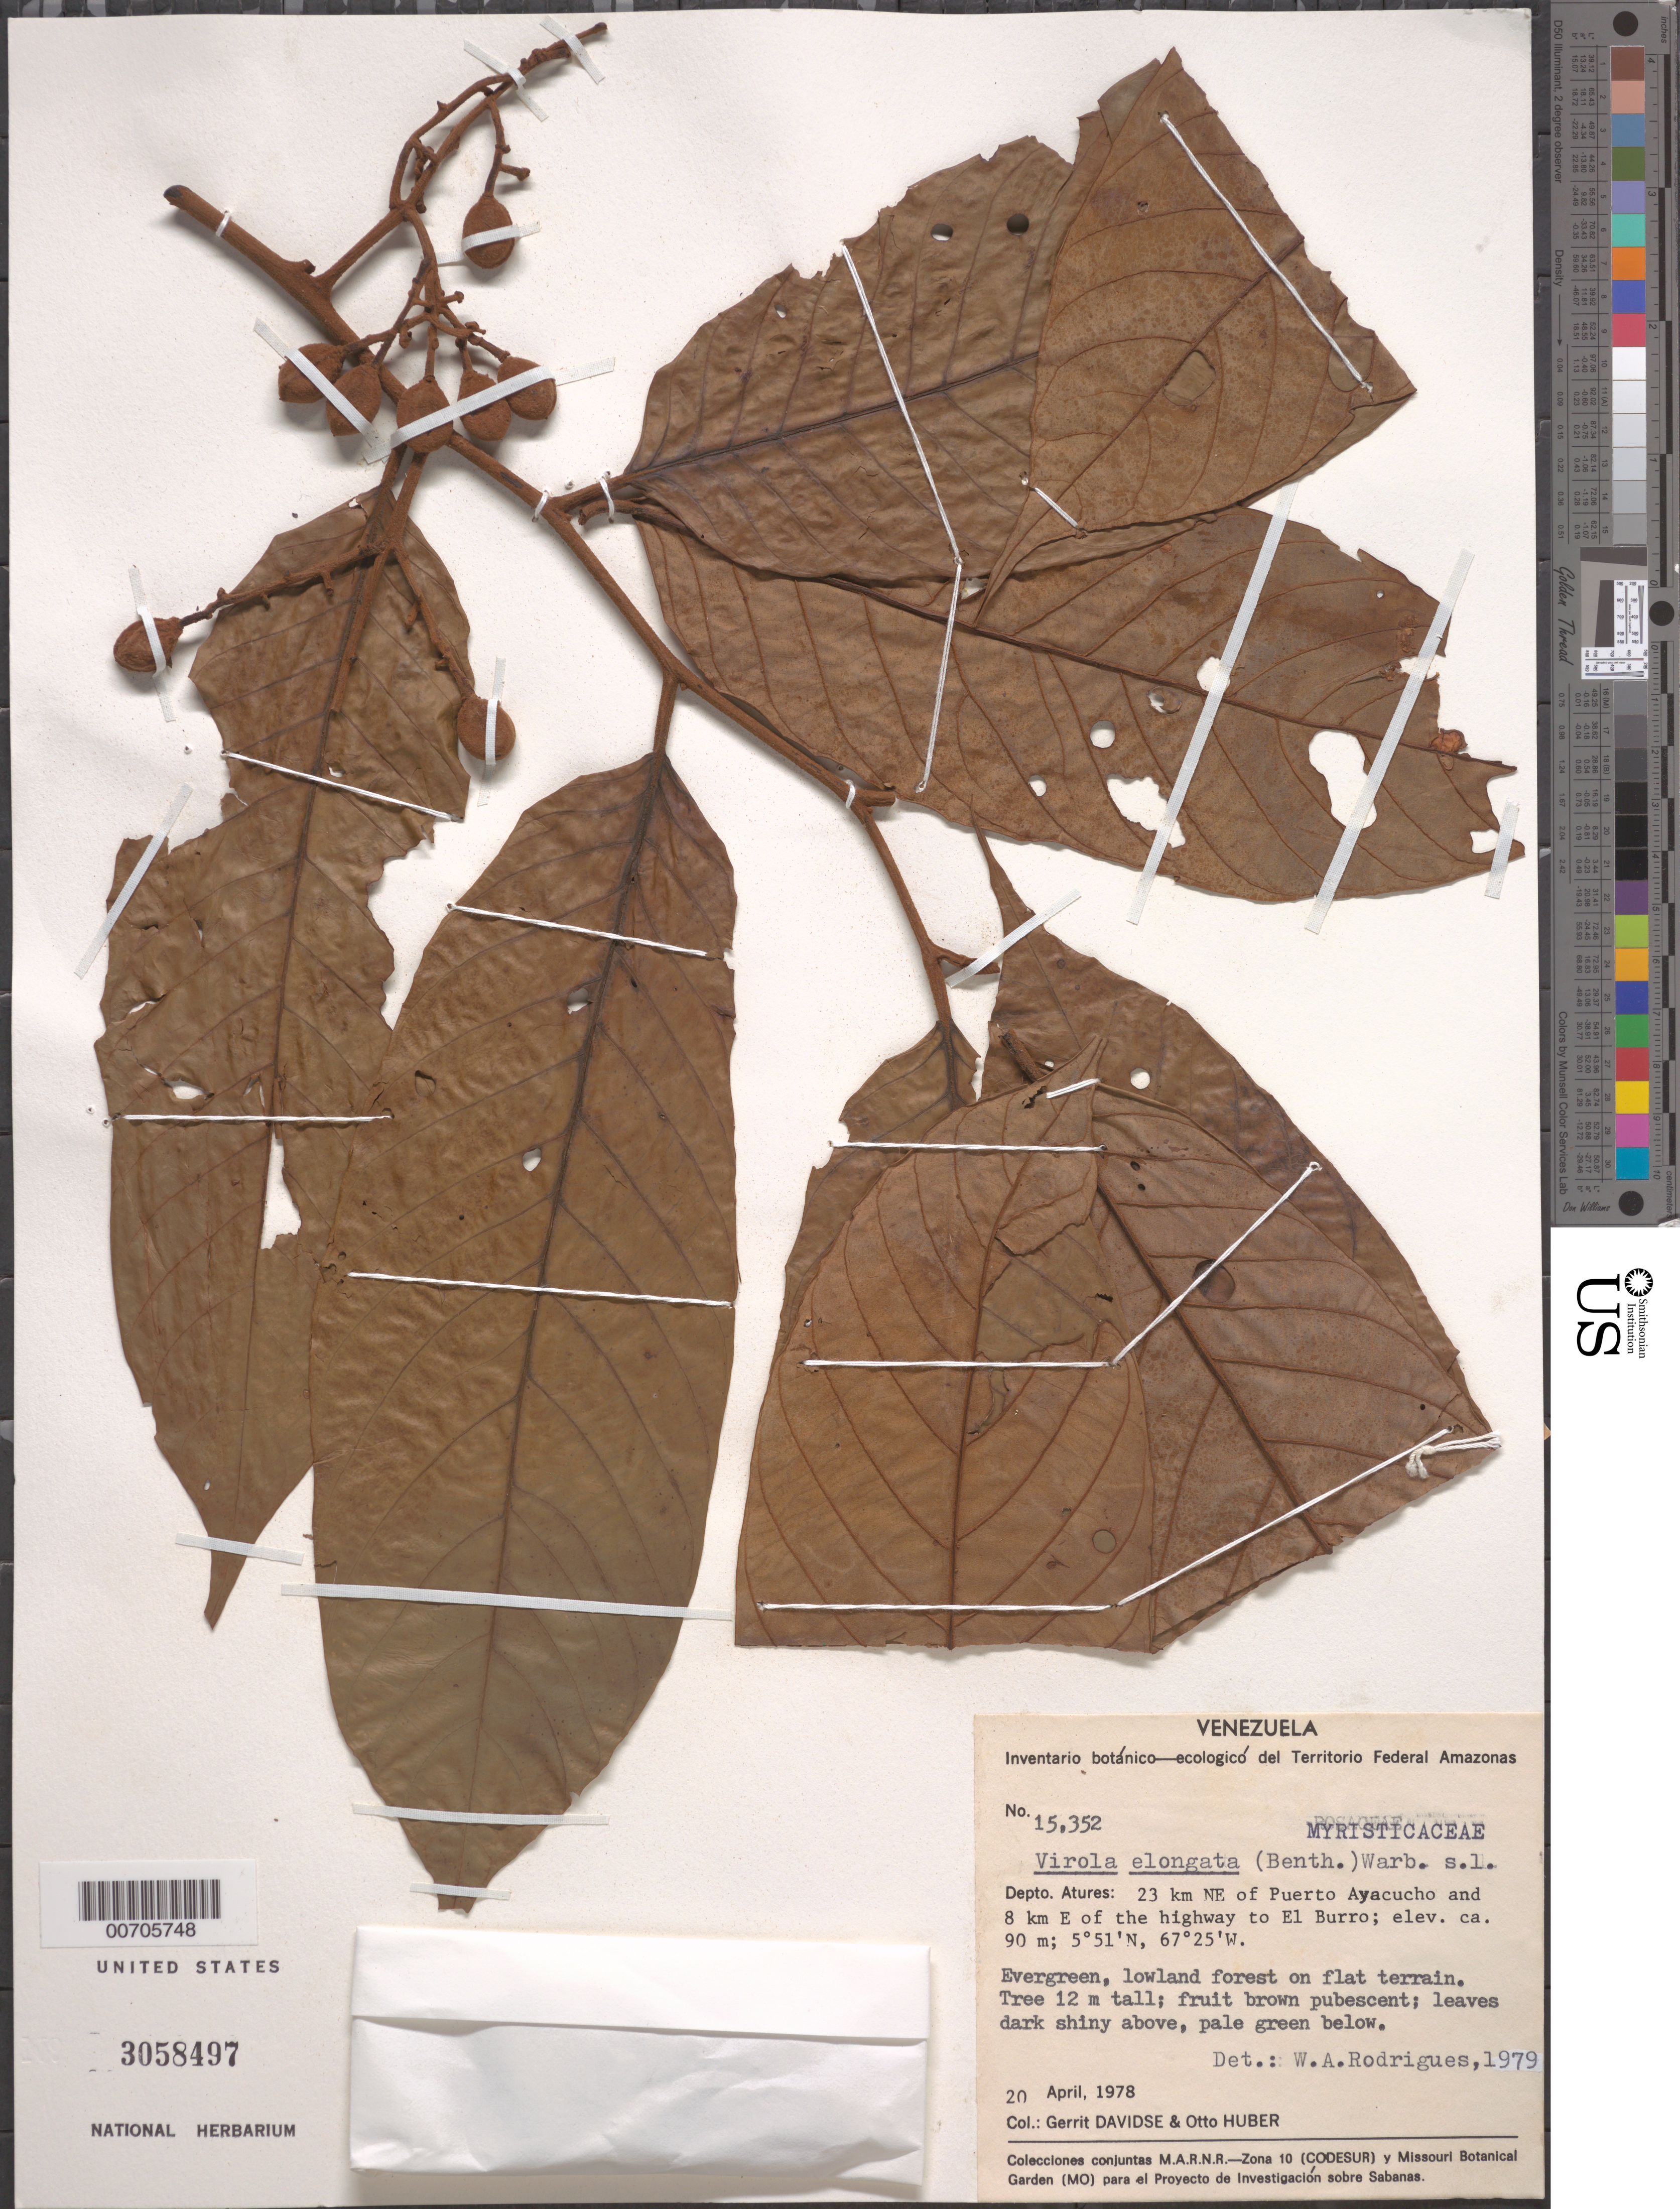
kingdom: Plantae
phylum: Tracheophyta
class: Magnoliopsida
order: Magnoliales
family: Myristicaceae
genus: Virola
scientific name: Virola elongata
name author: (Benth.) Warb.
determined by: Rodrigues, W. A.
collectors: G. Davidse & O. Huber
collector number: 15352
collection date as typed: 20-Apr-78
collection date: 1978-04-20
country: Venezuela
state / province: Amazonas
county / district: Atures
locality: Puerto Ayacucho, 23 km NE of, 8 km E of highway to El Burro, near Cachama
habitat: Evergreen lowland forest on flat terrain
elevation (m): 90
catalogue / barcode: US 3058497